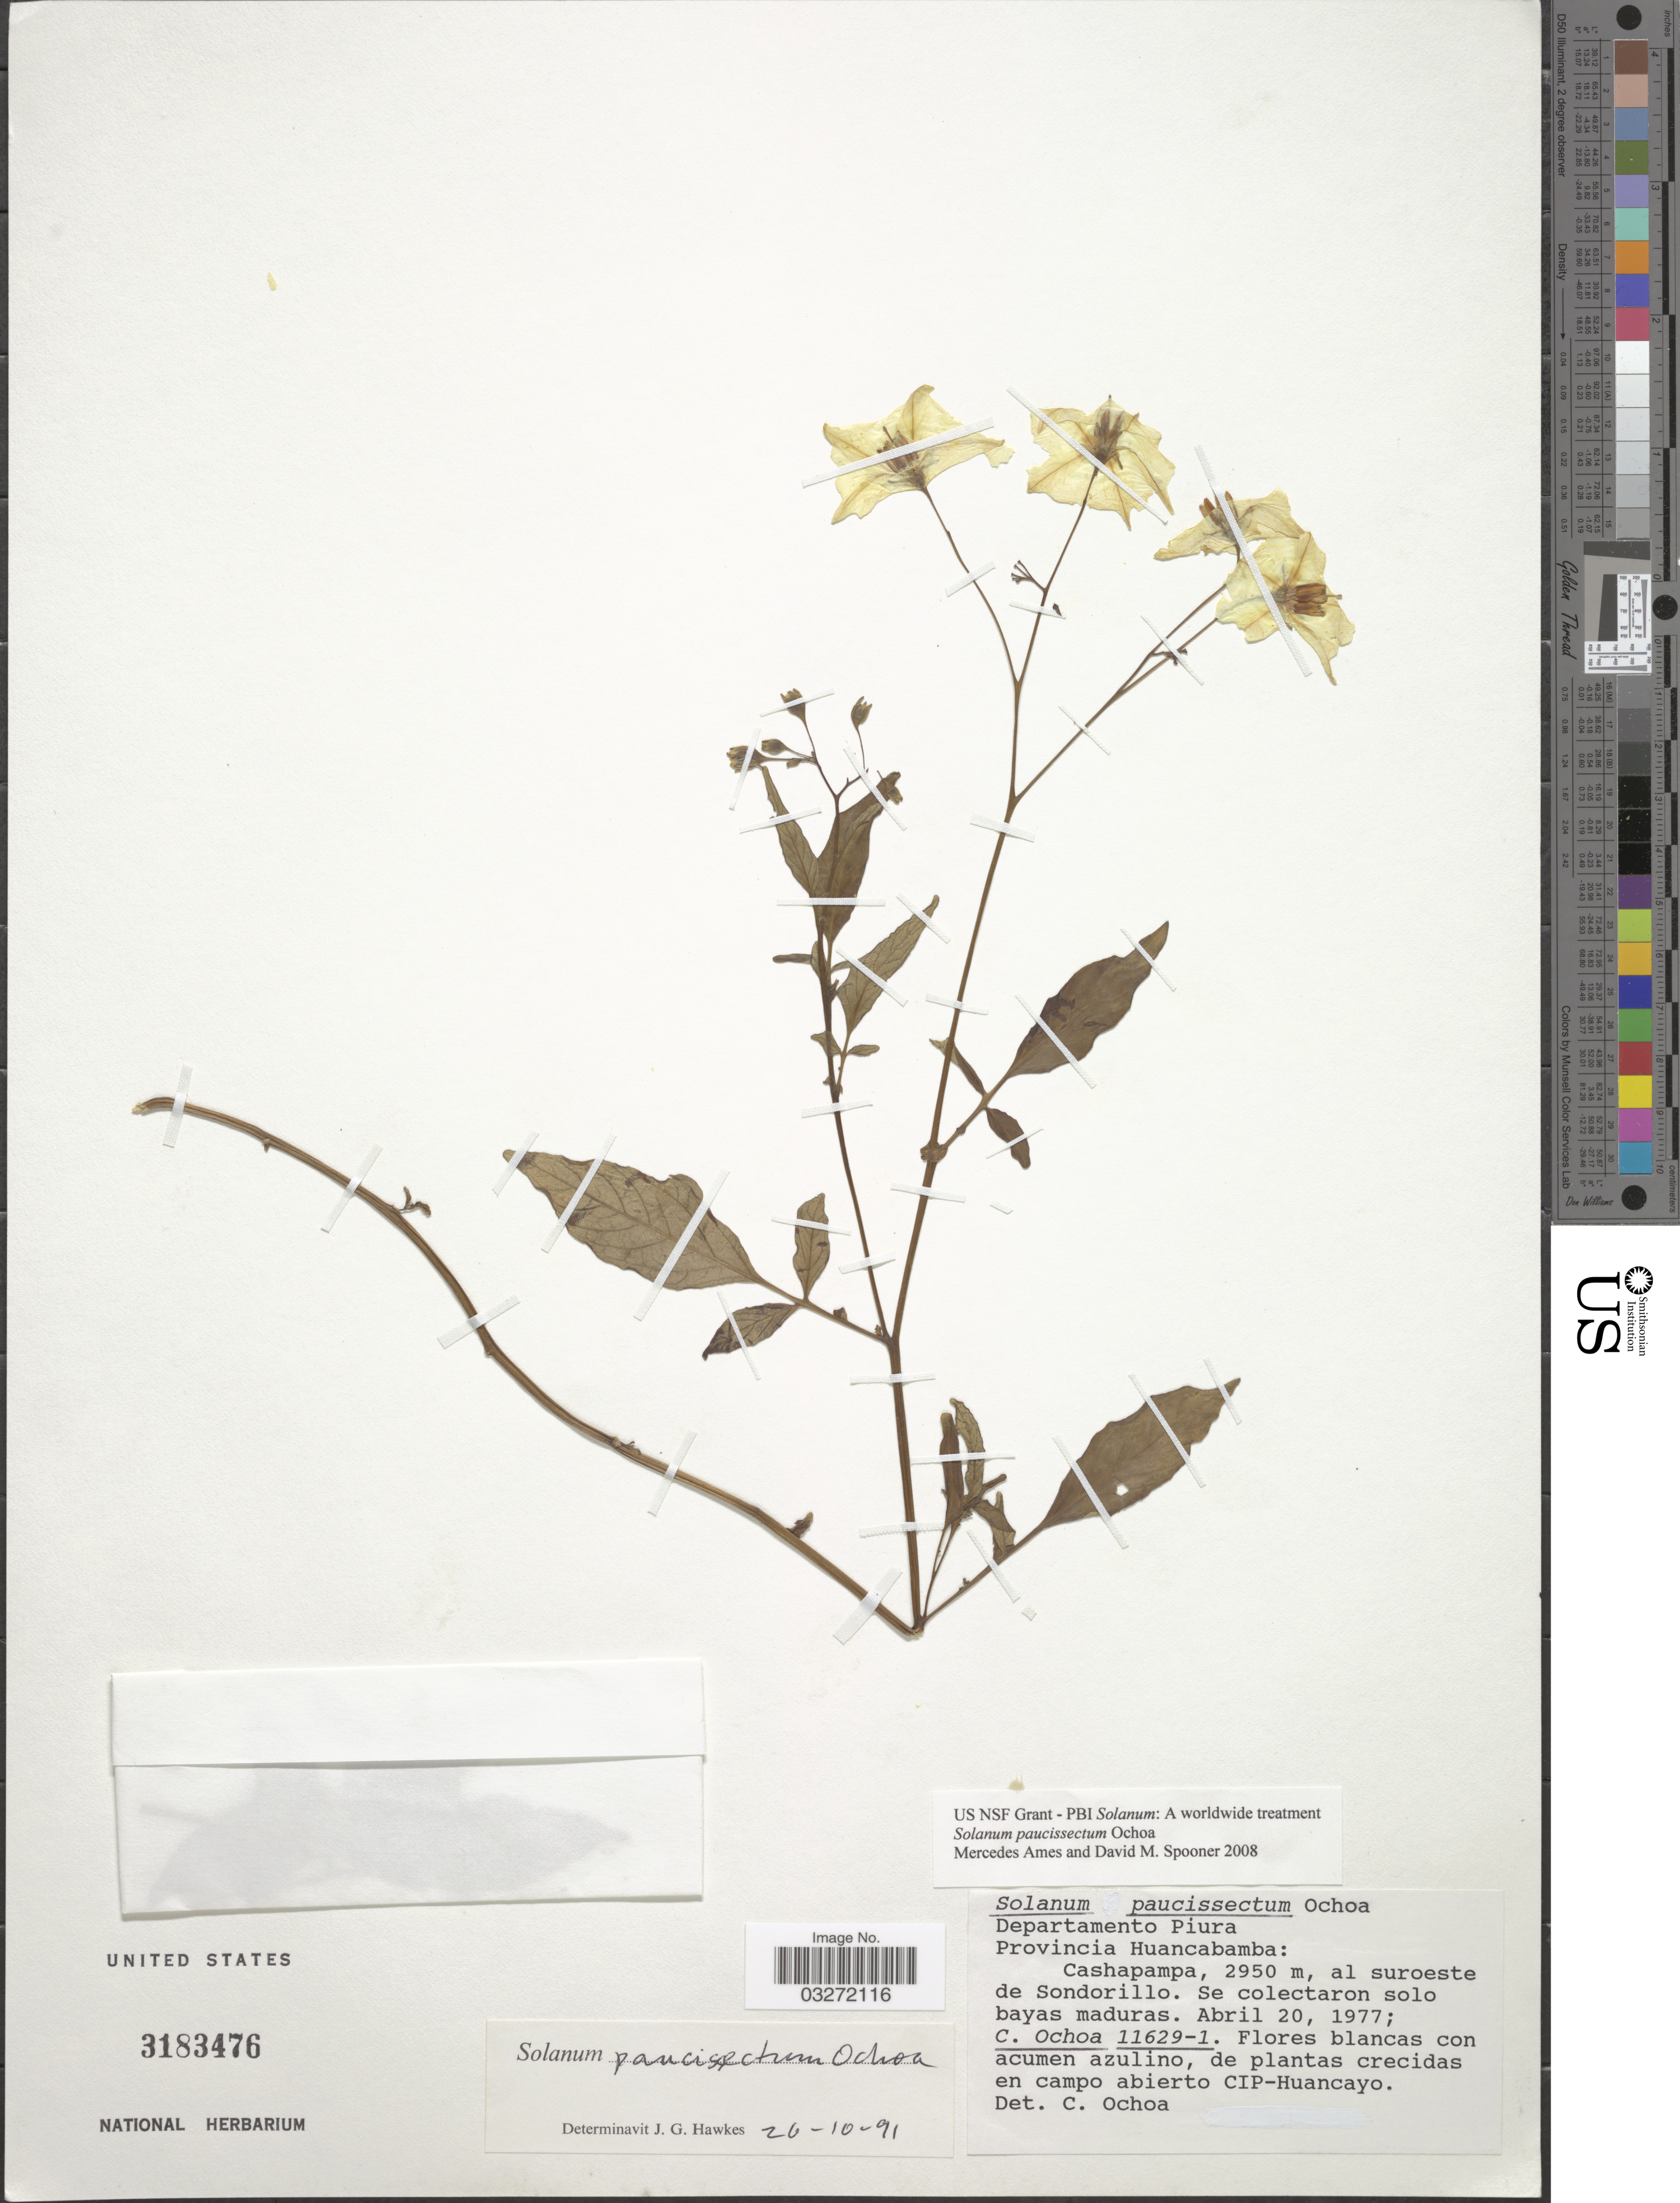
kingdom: Plantae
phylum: Tracheophyta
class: Magnoliopsida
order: Solanales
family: Solanaceae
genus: Solanum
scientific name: Solanum paucissectum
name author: Ochoa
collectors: C. Ochoa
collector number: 11629-1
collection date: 1977-04-20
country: Peru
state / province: Piura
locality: Departamento Piura. Provincia Huancabamba: Cashapampa, al suroeste de Sondorillo.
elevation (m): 2950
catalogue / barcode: US 3183476